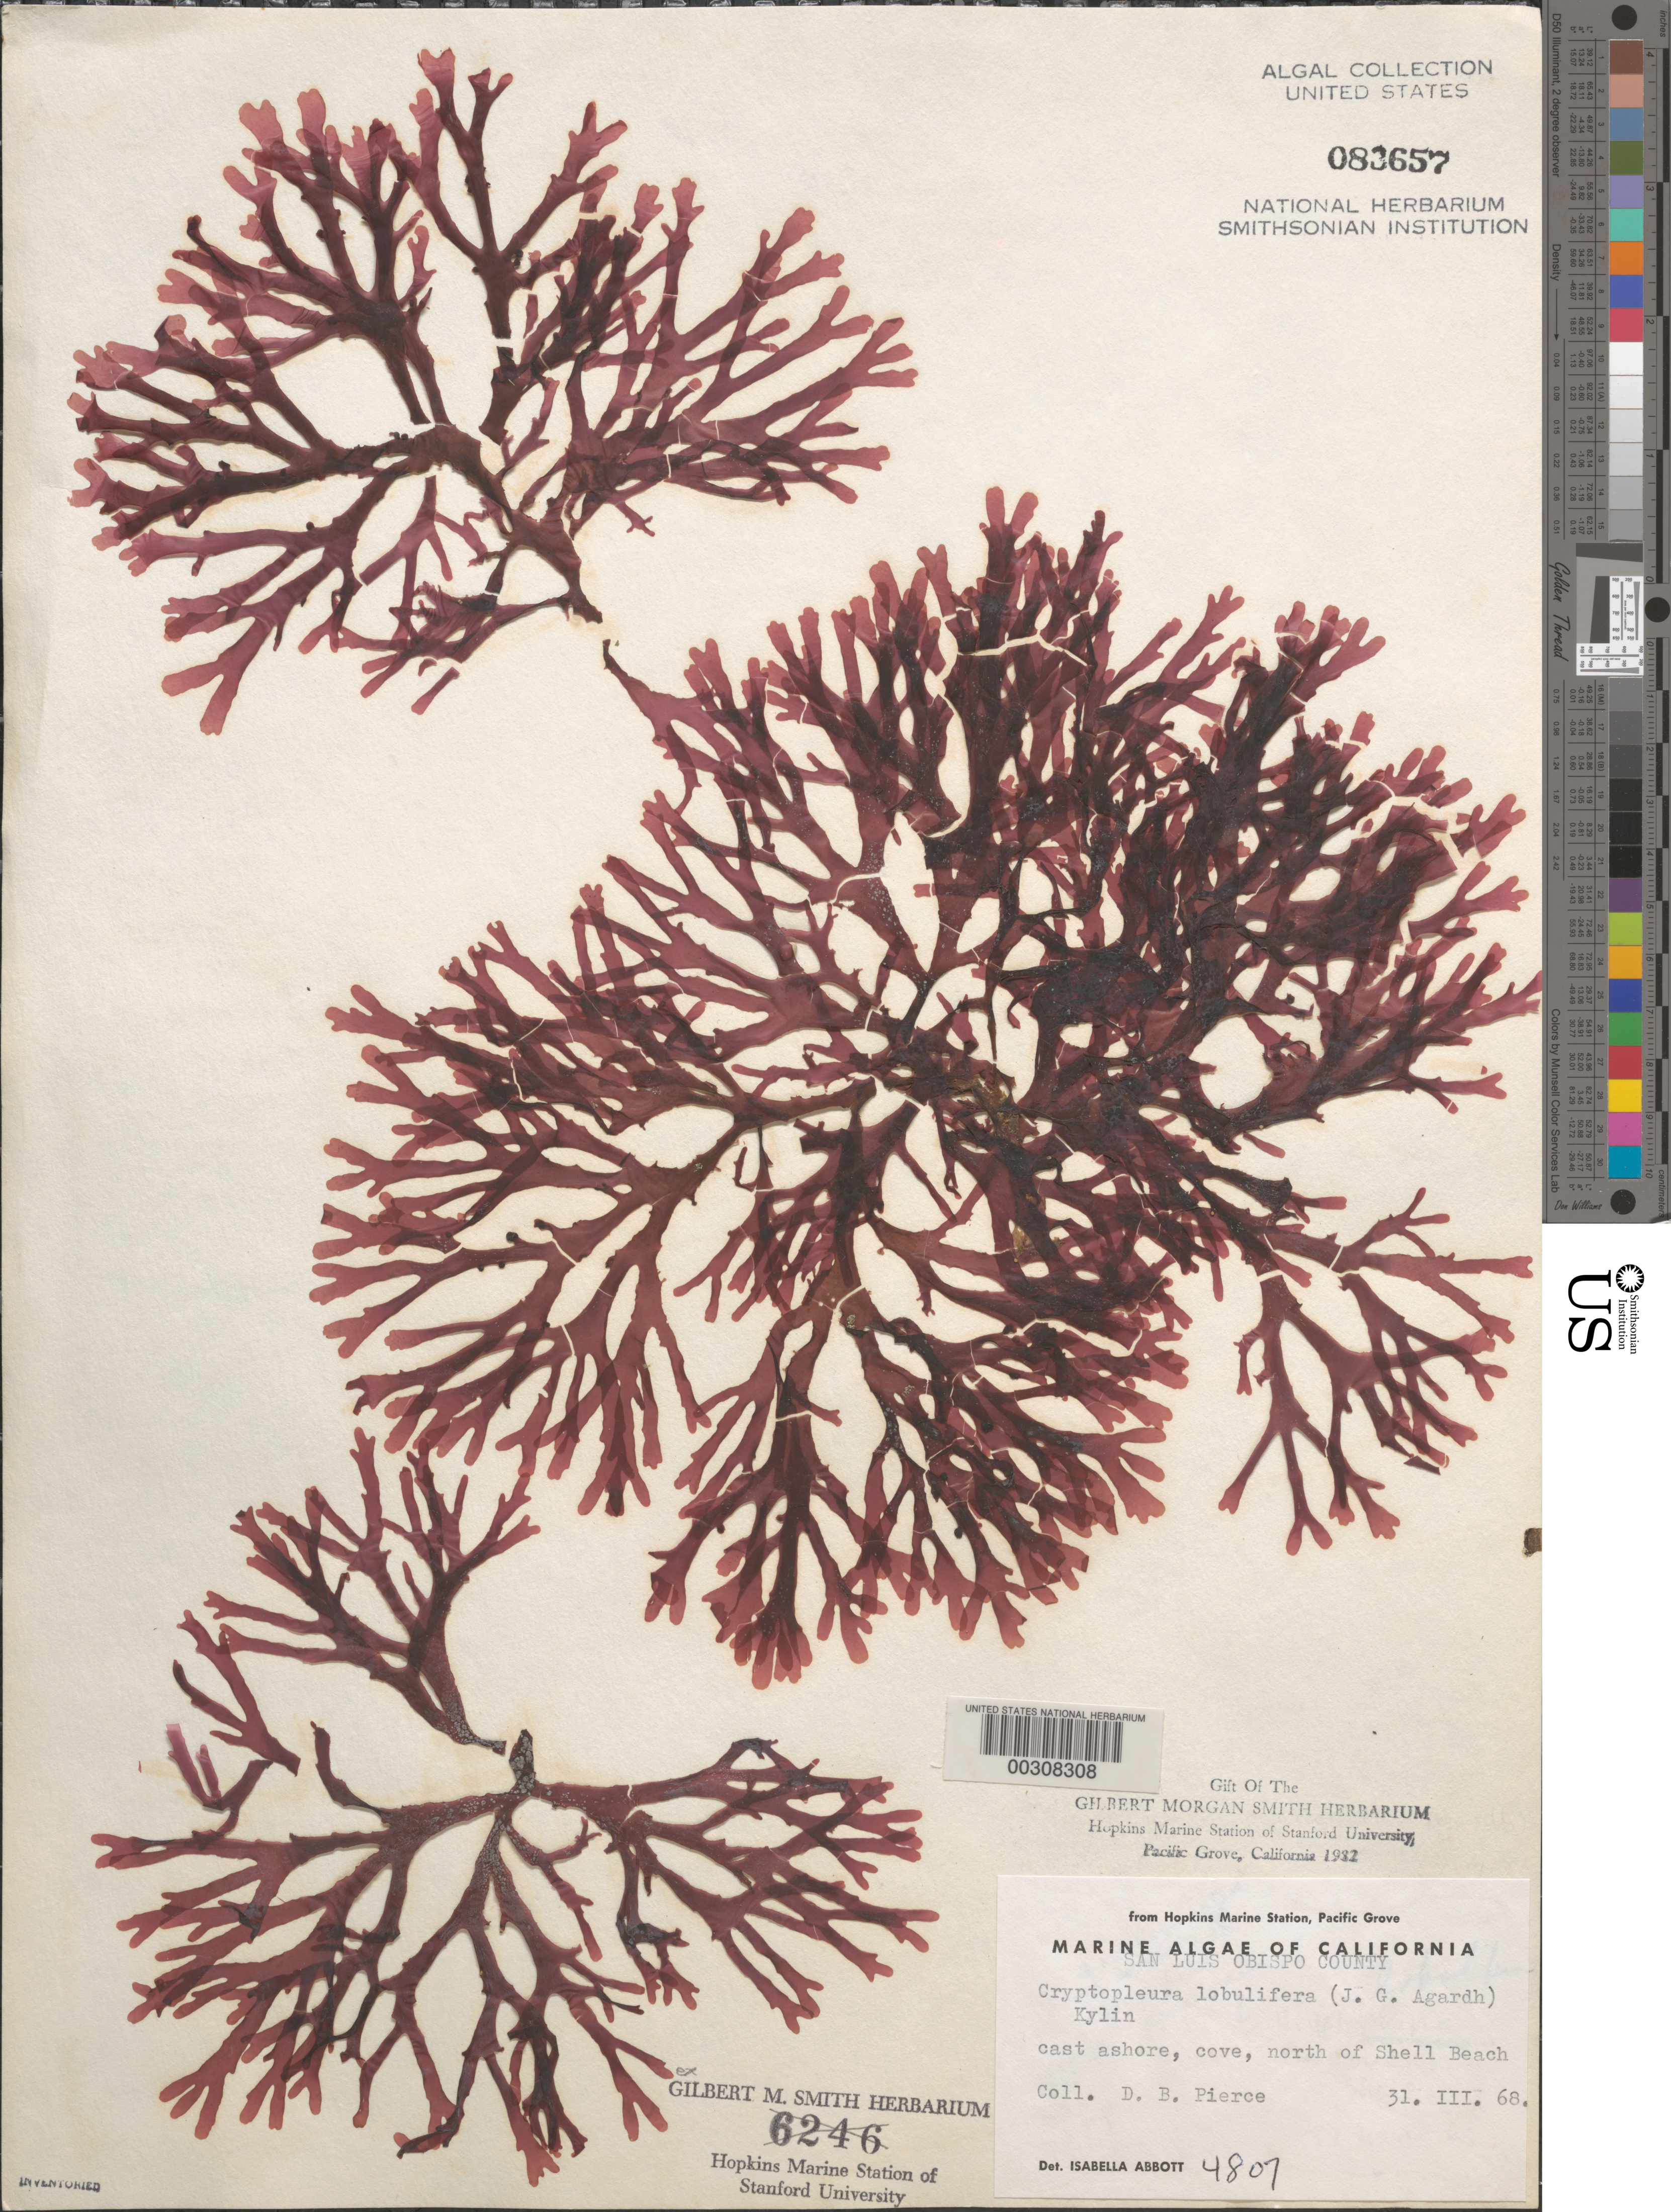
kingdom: Plantae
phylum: Rhodophyta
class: Florideophyceae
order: Ceramiales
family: Delesseriaceae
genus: Cryptopleura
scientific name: Cryptopleura lobulifera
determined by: Abbott, Isabella A.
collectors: D. Pierce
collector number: IAA 4807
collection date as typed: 31 Mar 1968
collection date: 1968-03-31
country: United States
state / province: California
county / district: San Luis Obispo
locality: Cove north of Shell Beach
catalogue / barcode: US 83657